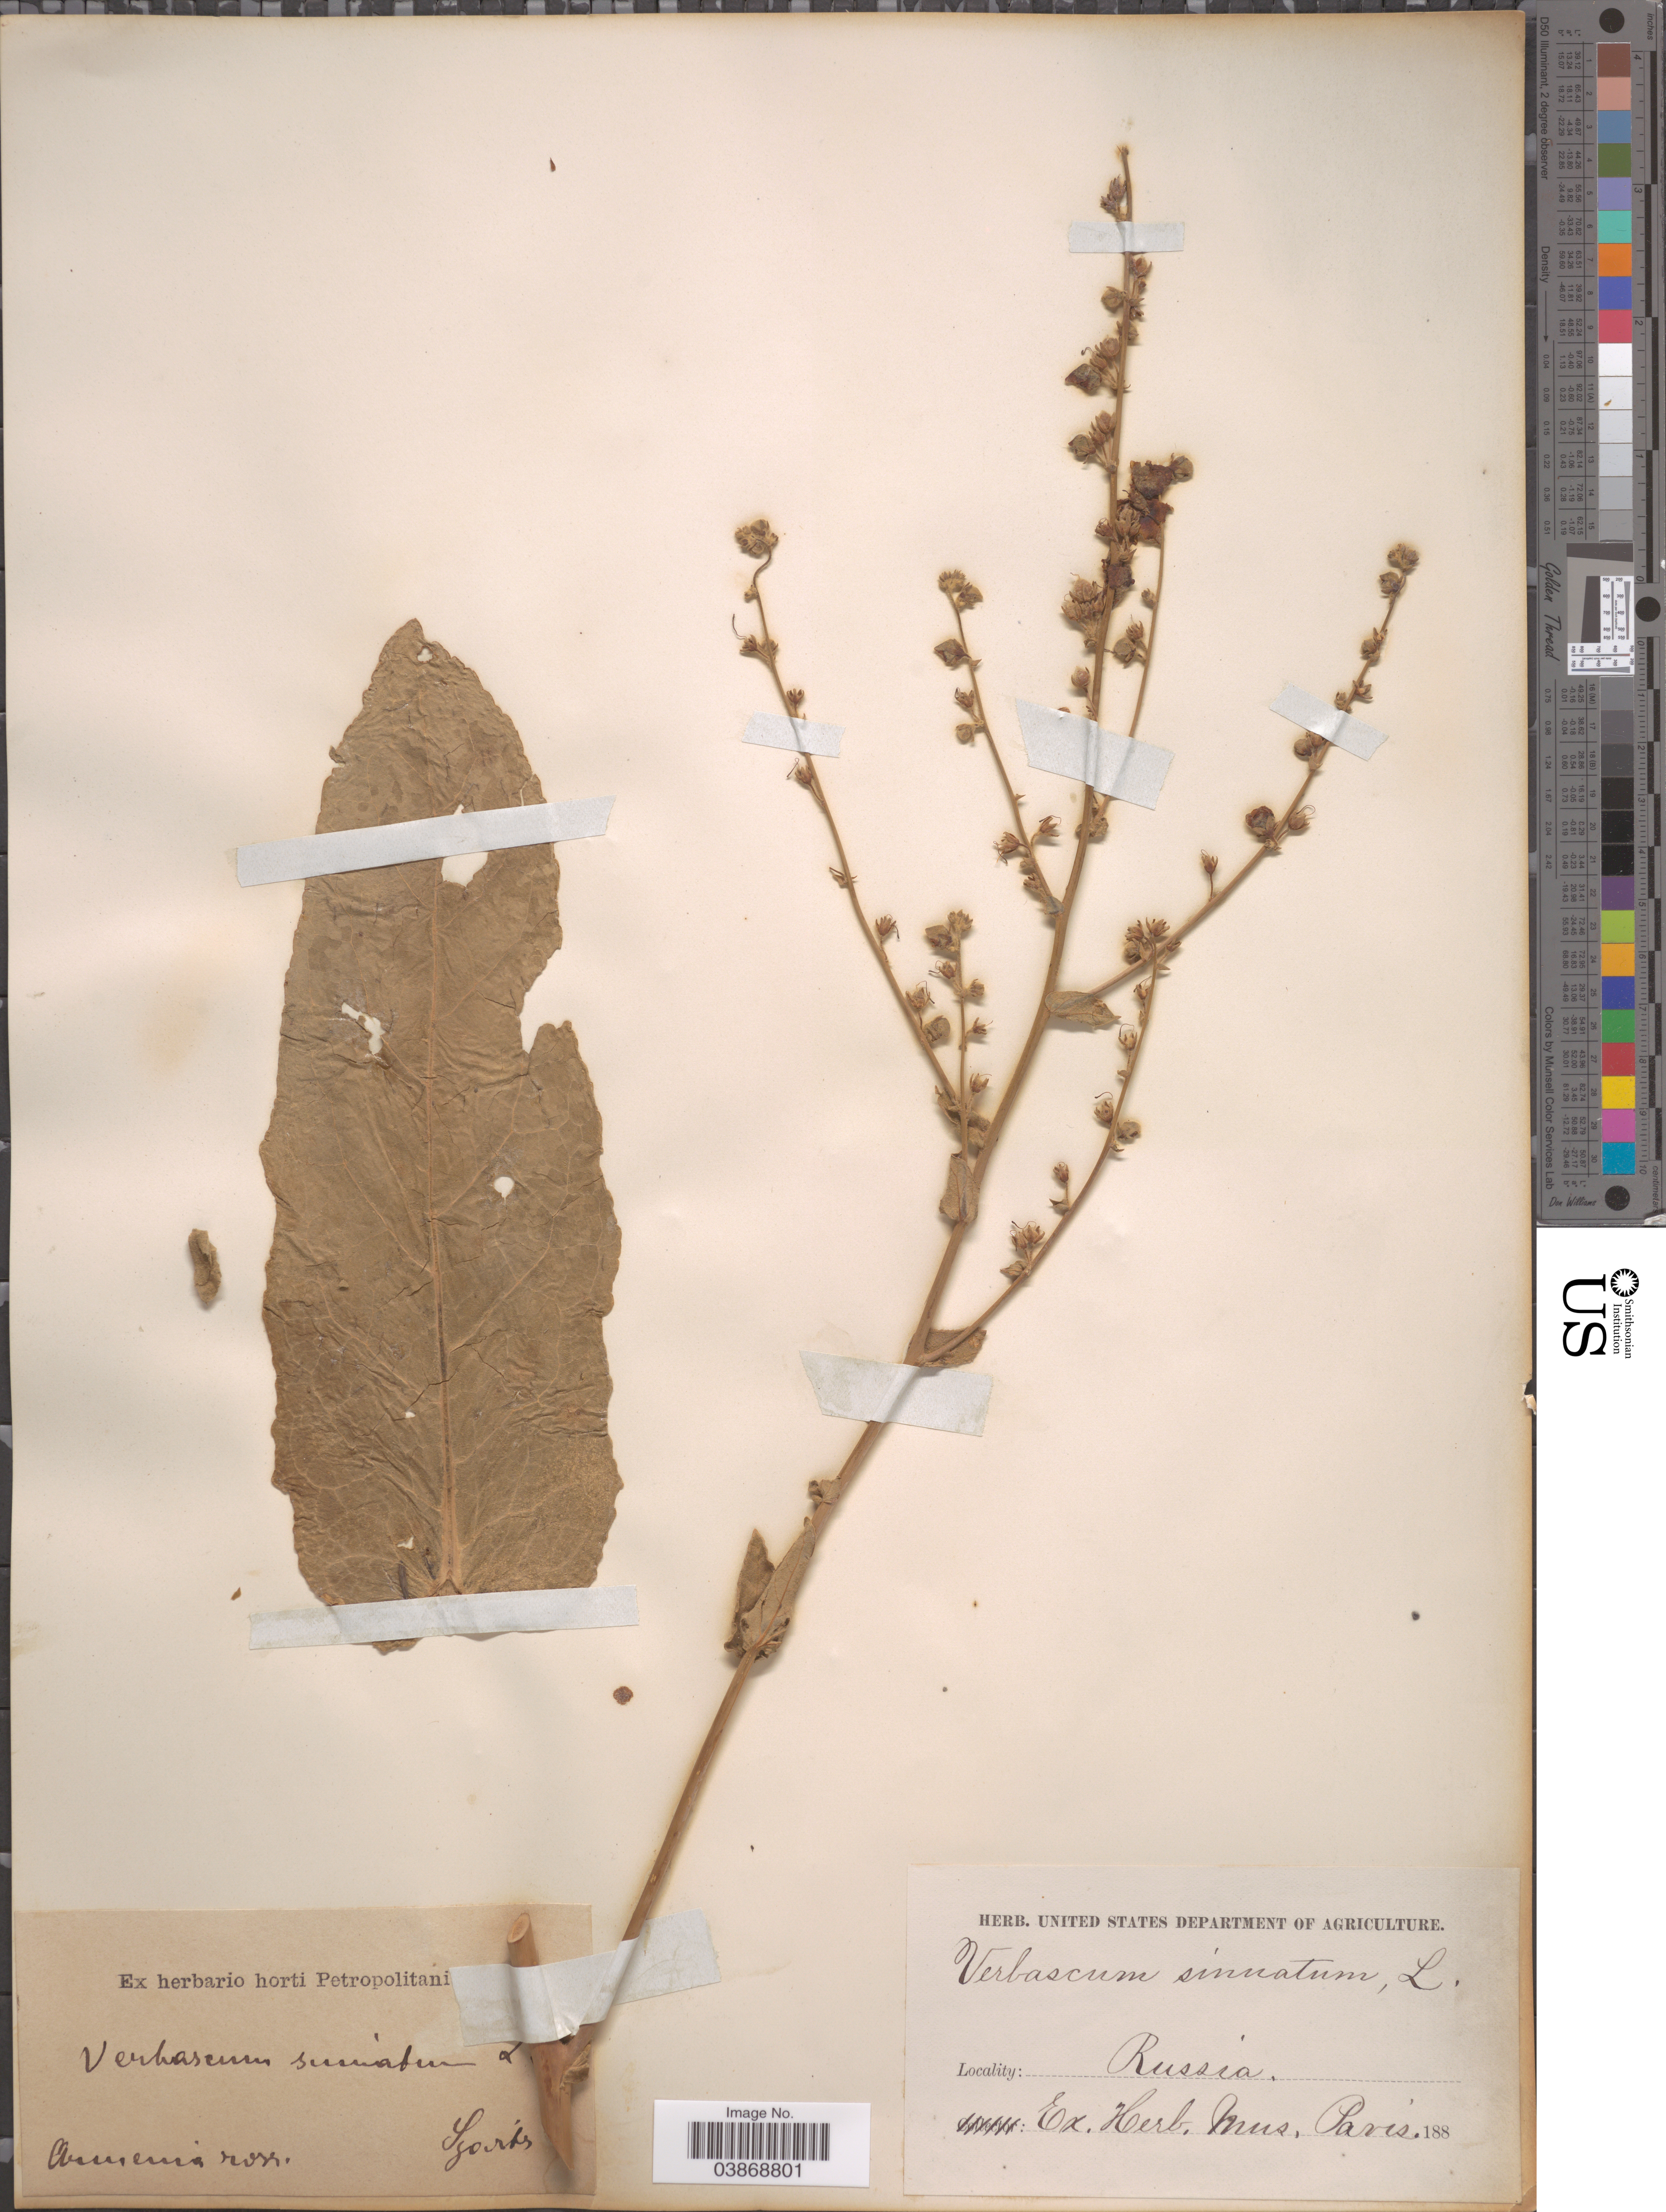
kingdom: Plantae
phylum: Tracheophyta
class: Magnoliopsida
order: Lamiales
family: Scrophulariaceae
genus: Verbascum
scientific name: Verbascum sinuatum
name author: L.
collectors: Szovits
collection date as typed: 188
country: Armenia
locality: Armenia ross.